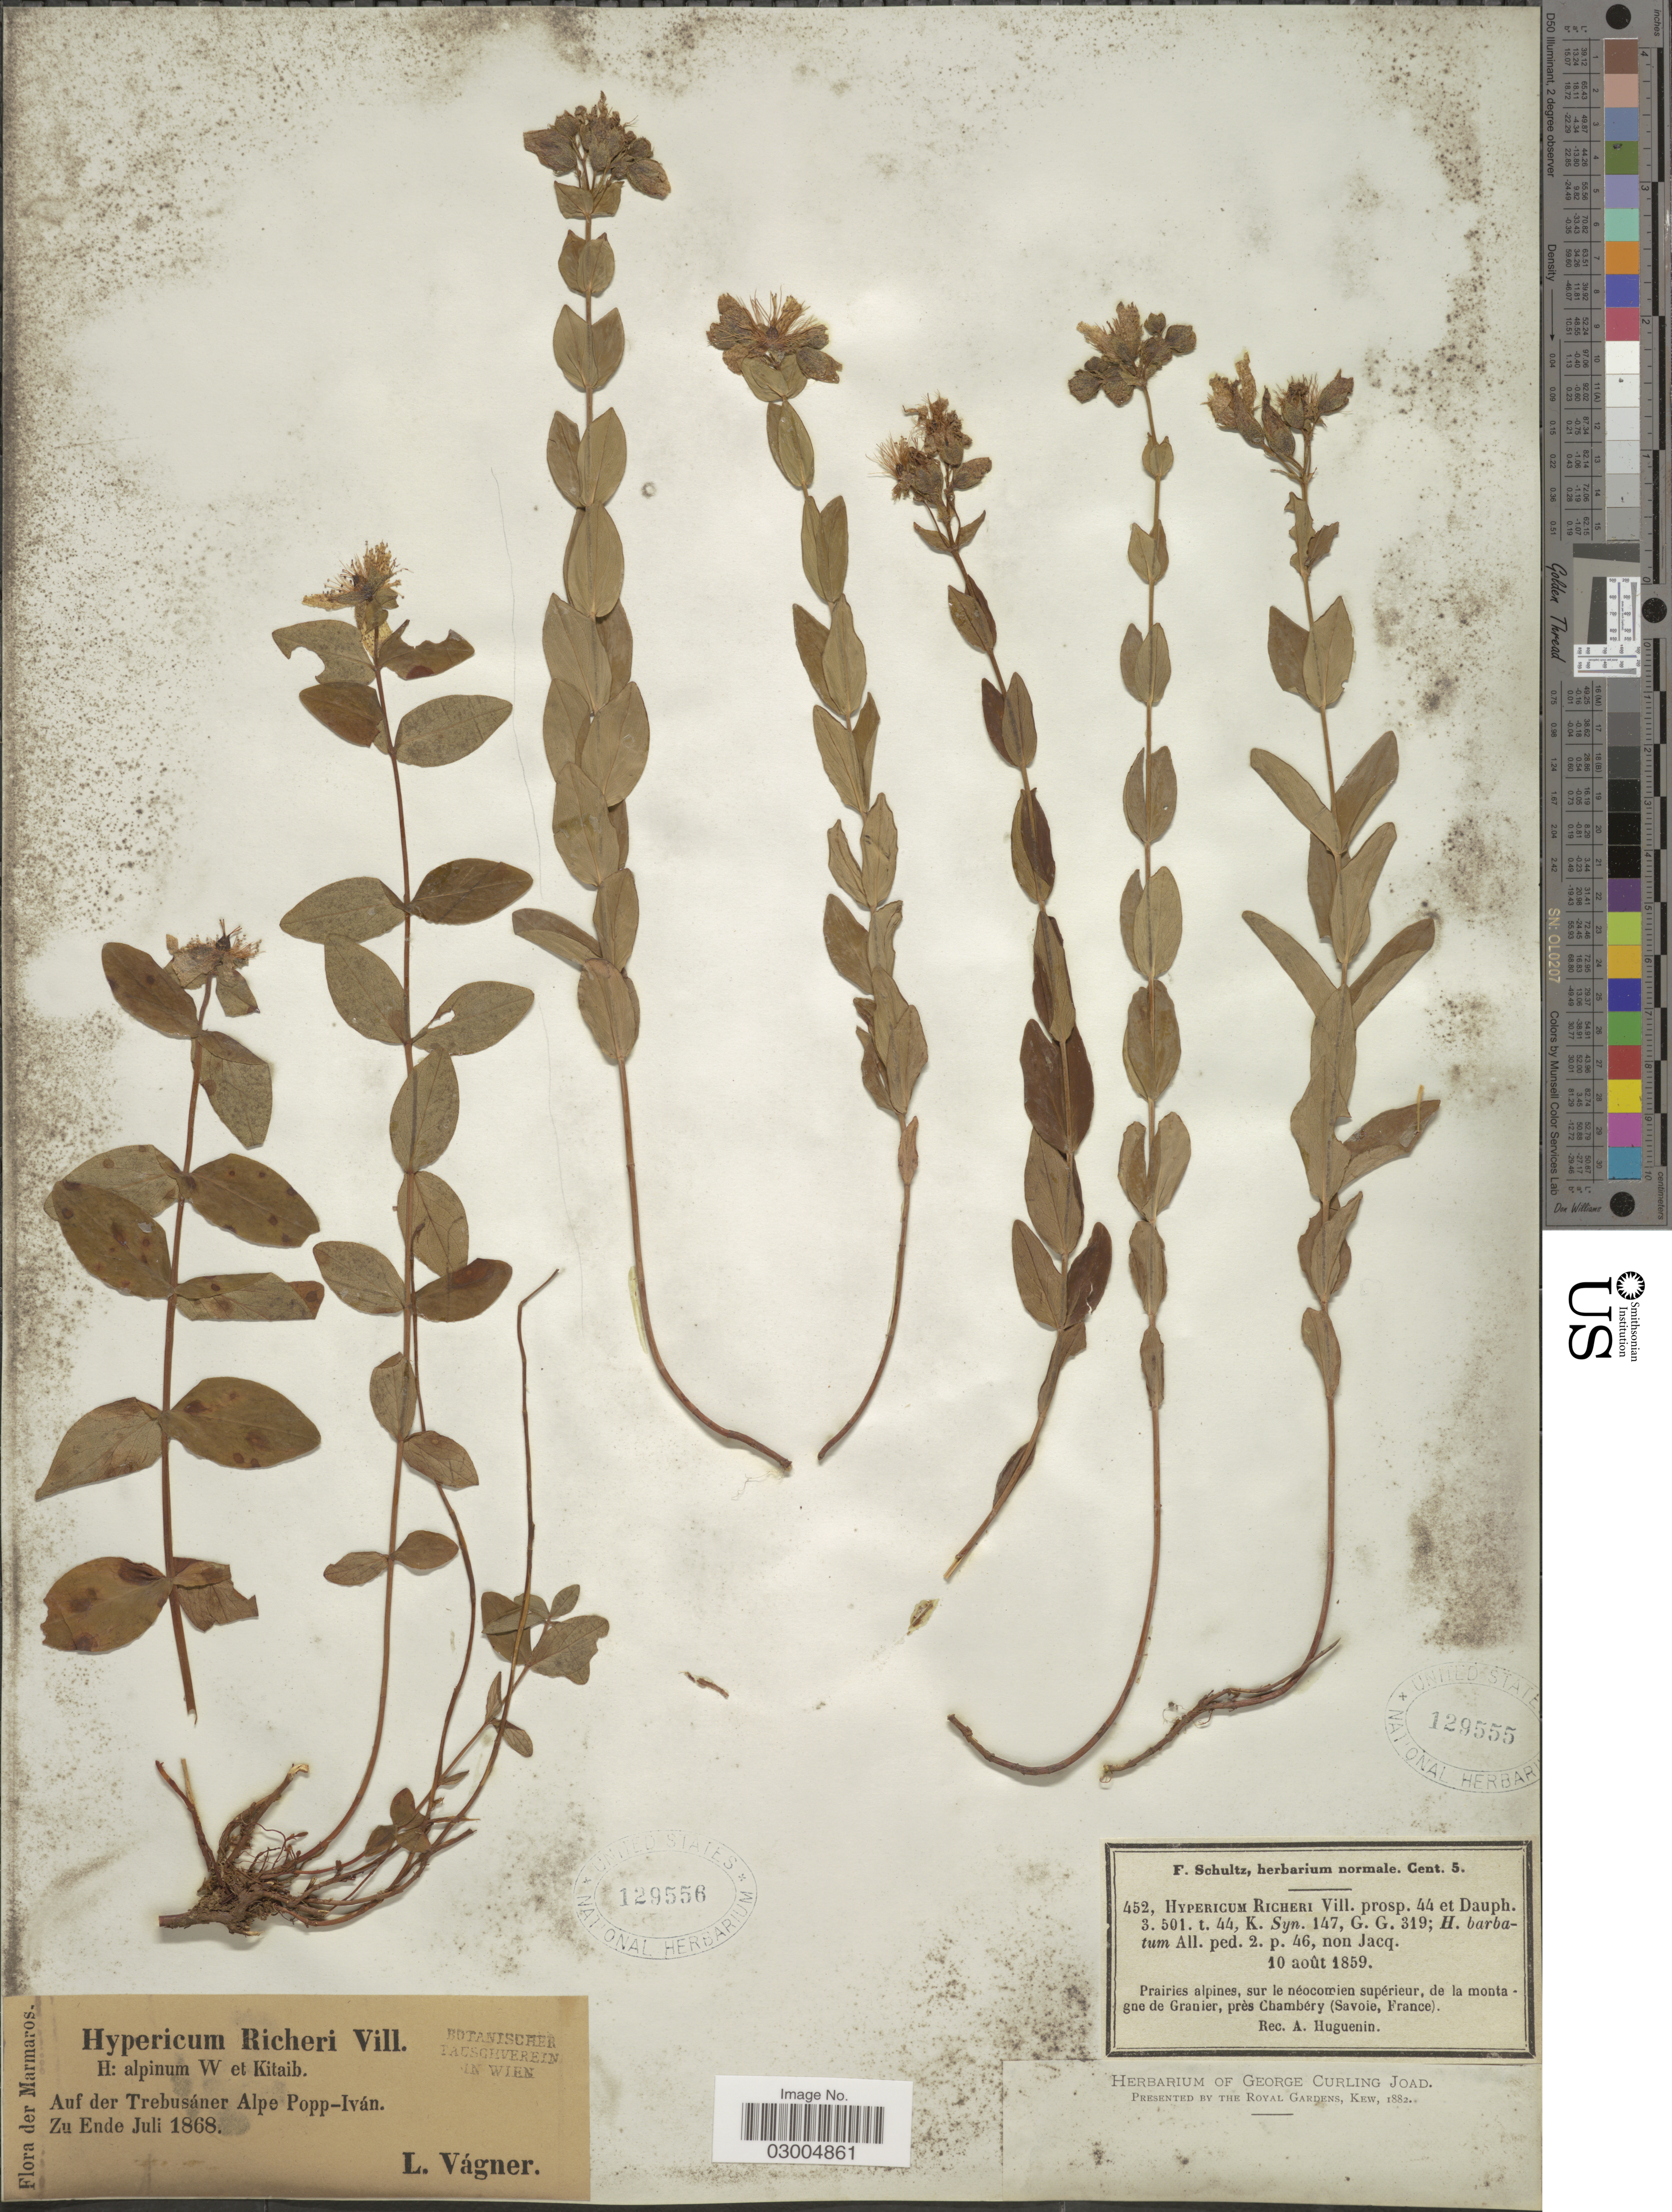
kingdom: Plantae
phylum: Tracheophyta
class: Magnoliopsida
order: Malpighiales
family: Hypericaceae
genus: Hypericum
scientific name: Hypericum richeri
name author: Vill.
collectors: L. Vagner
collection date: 1868-07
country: Ukraine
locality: Marmaros. Auf der Trebusáner Alpe Popp-Iván.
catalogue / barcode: US 129556-2